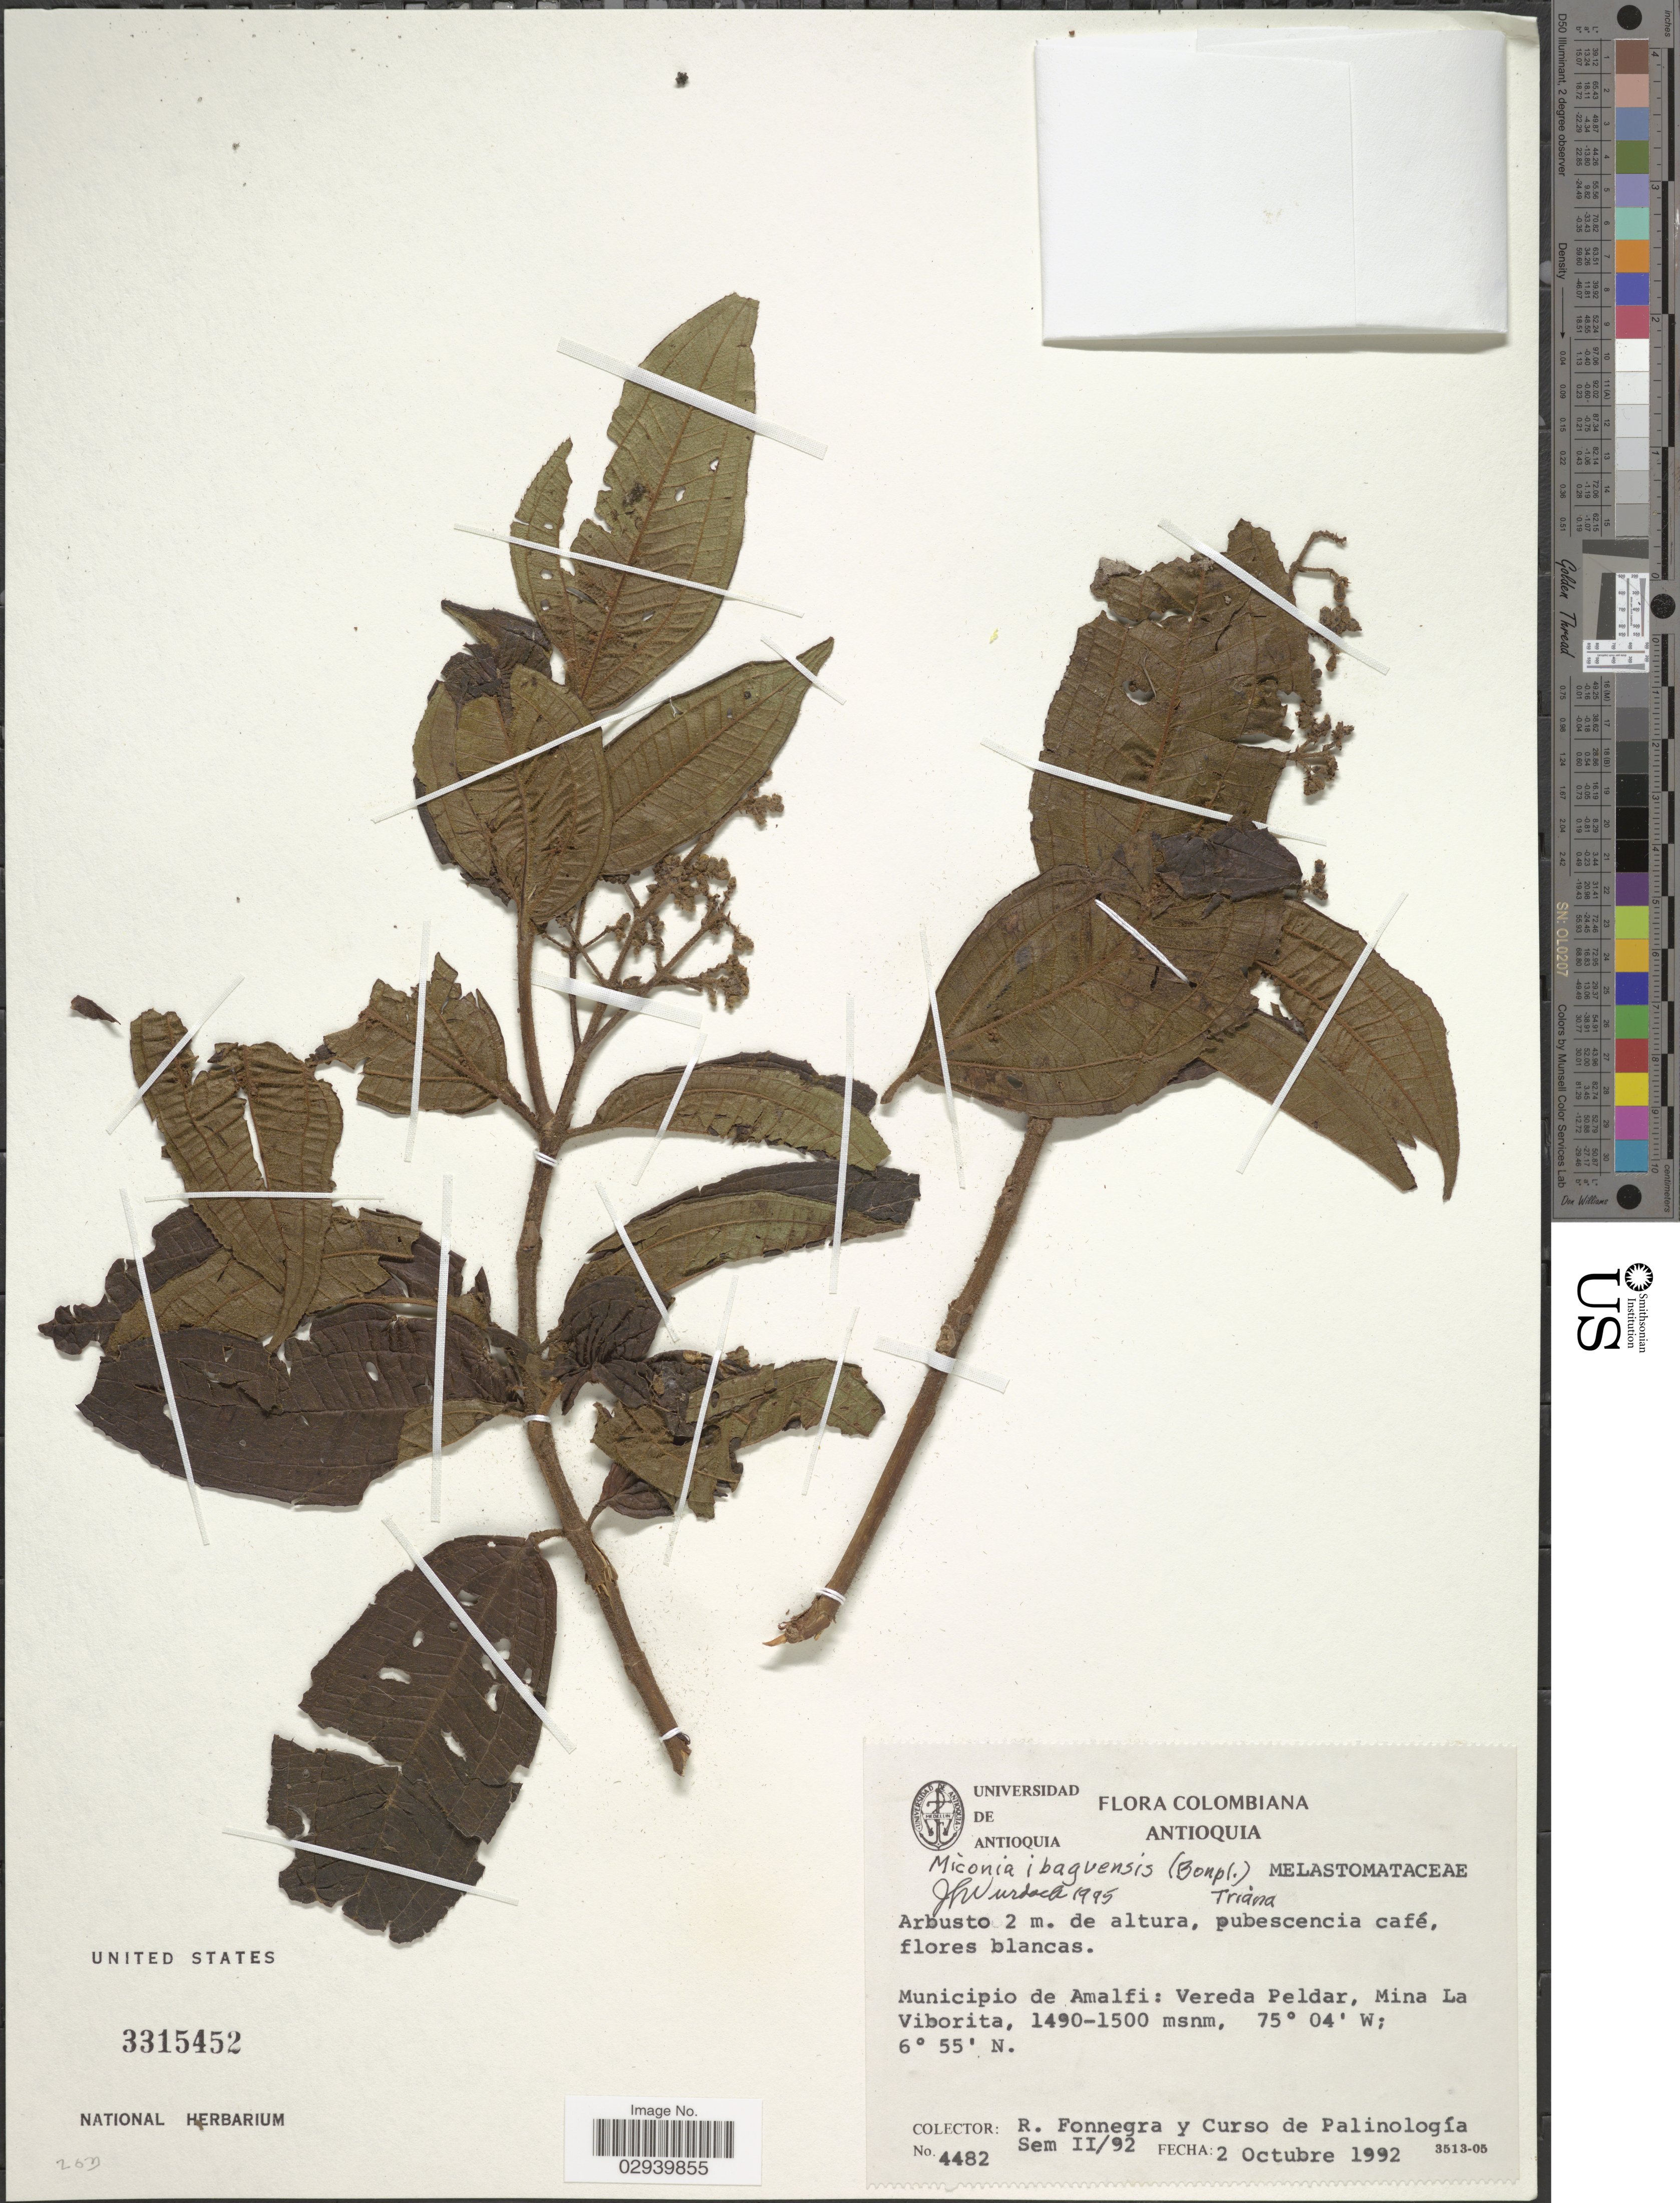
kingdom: Plantae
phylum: Tracheophyta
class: Magnoliopsida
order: Myrtales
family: Melastomataceae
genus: Miconia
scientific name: Miconia ibaguensis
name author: (Bonpl.) Triana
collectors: R. Fonnegra & Curso Palinología Sem II/92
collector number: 4482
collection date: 1992-10-02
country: Colombia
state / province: Antioquia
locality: Municipio de Amalfi: Vereda Peldar, Mina La Viborita.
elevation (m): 1490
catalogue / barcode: US 3315452